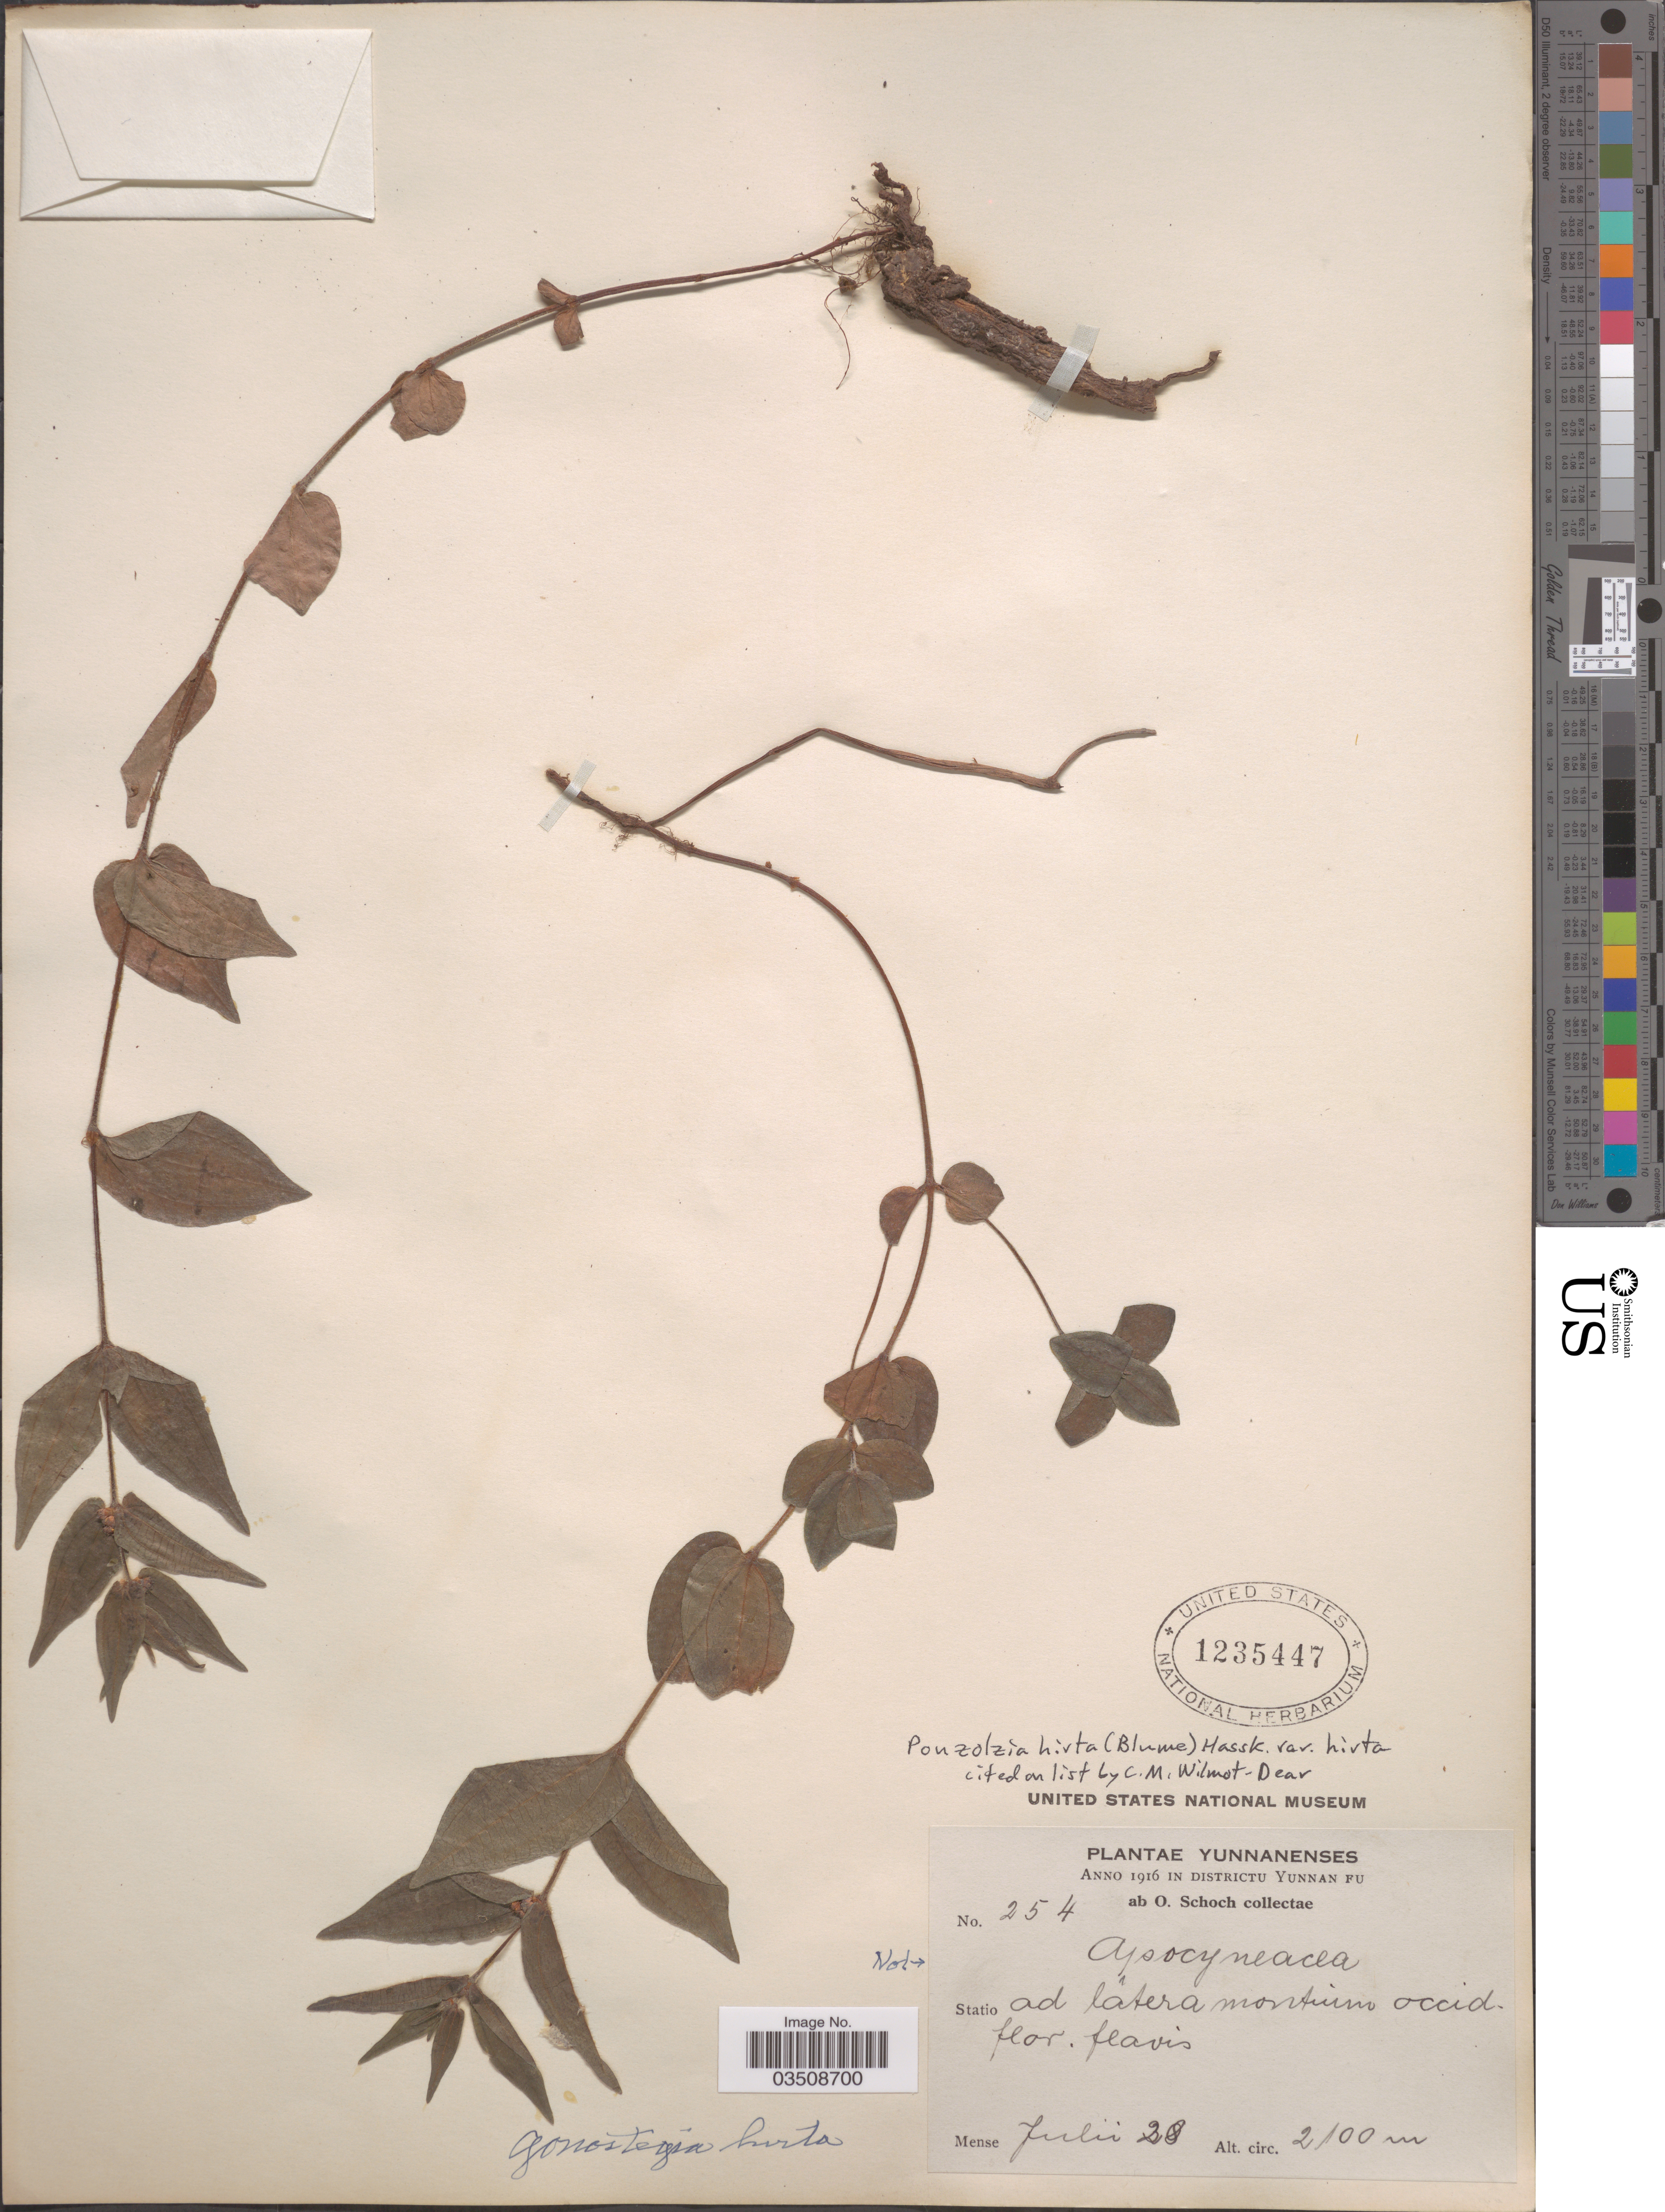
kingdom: Plantae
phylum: Tracheophyta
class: Magnoliopsida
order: Rosales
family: Urticaceae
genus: Gonostegia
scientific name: Gonostegia triandra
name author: (Blume) Miq.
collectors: O. Schoch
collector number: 254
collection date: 1916-07-28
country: China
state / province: Yunnan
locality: In Districtu Yunnan Fu. Statio ad latera montium occid.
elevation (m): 2100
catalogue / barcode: US 1235447